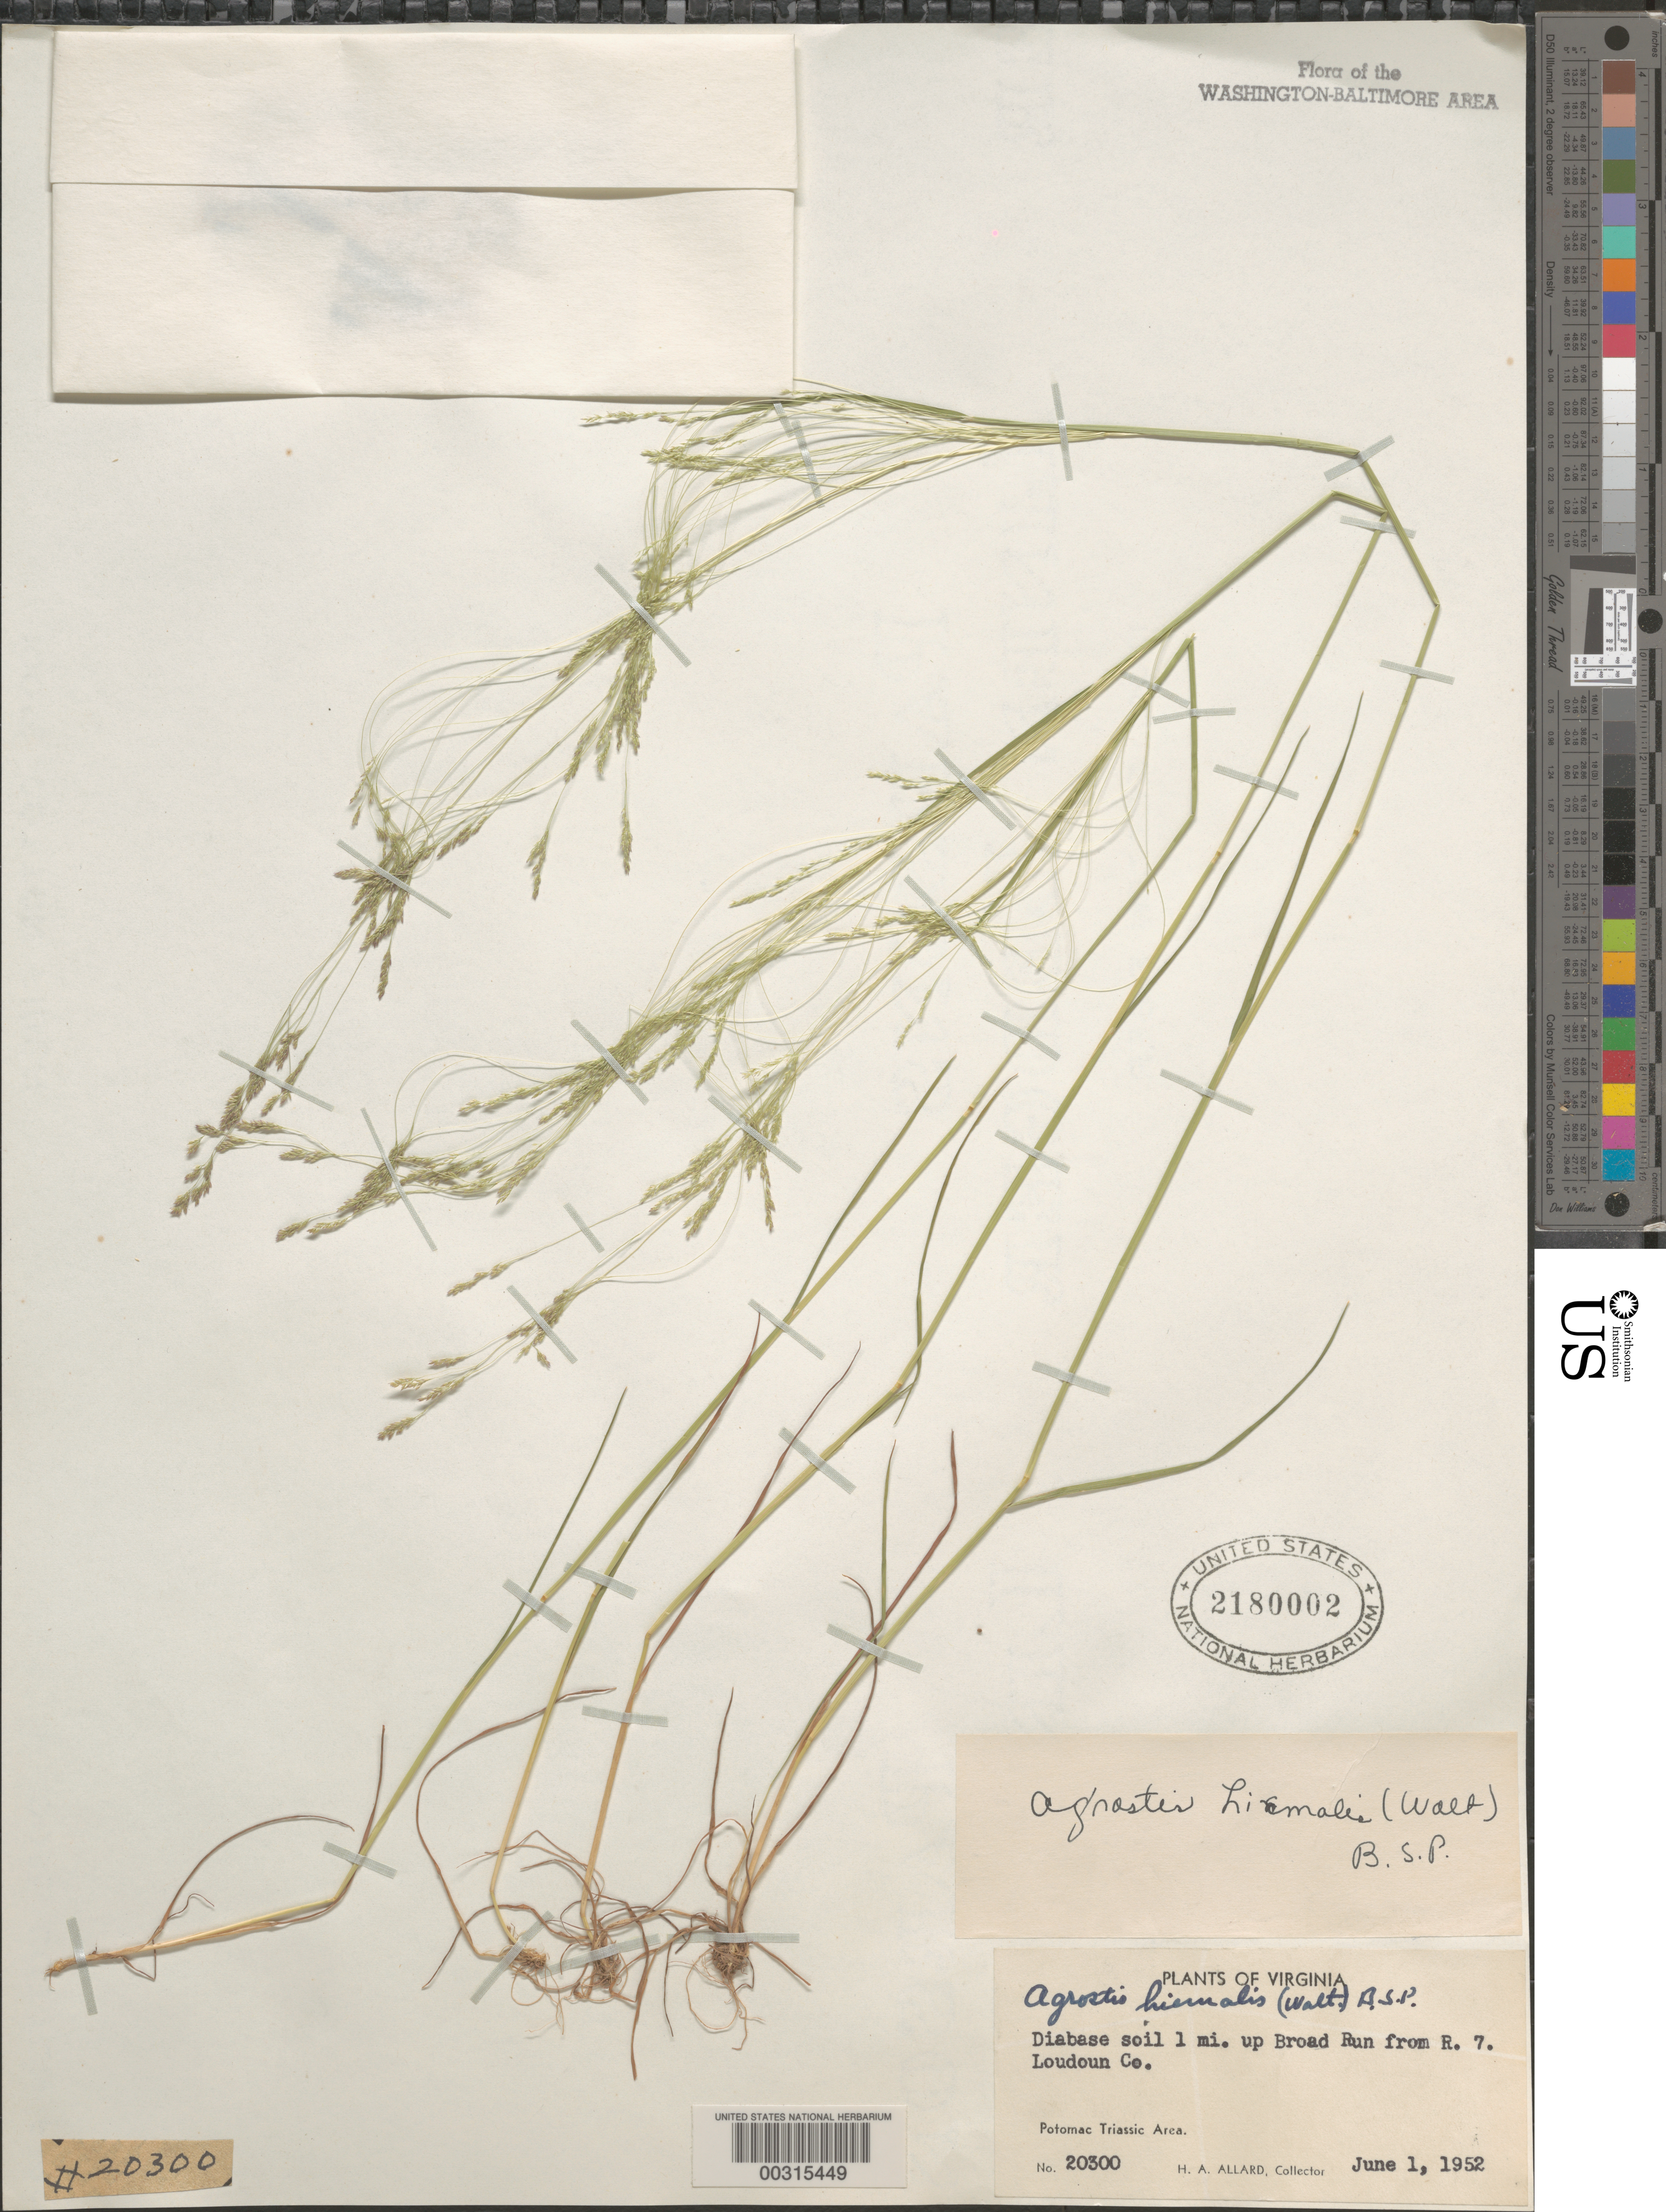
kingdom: Plantae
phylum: Tracheophyta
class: Liliopsida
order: Poales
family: Poaceae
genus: Agrostis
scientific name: Agrostis hyemalis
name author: (Walter) Britton et al.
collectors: H. A. Allard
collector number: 20300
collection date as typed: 01 Jun 1952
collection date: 1952-06-01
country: United States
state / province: Virginia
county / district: Loudoun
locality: Upstream from Route 7 on Broad Run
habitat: Diabase soil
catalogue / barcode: US 2180002